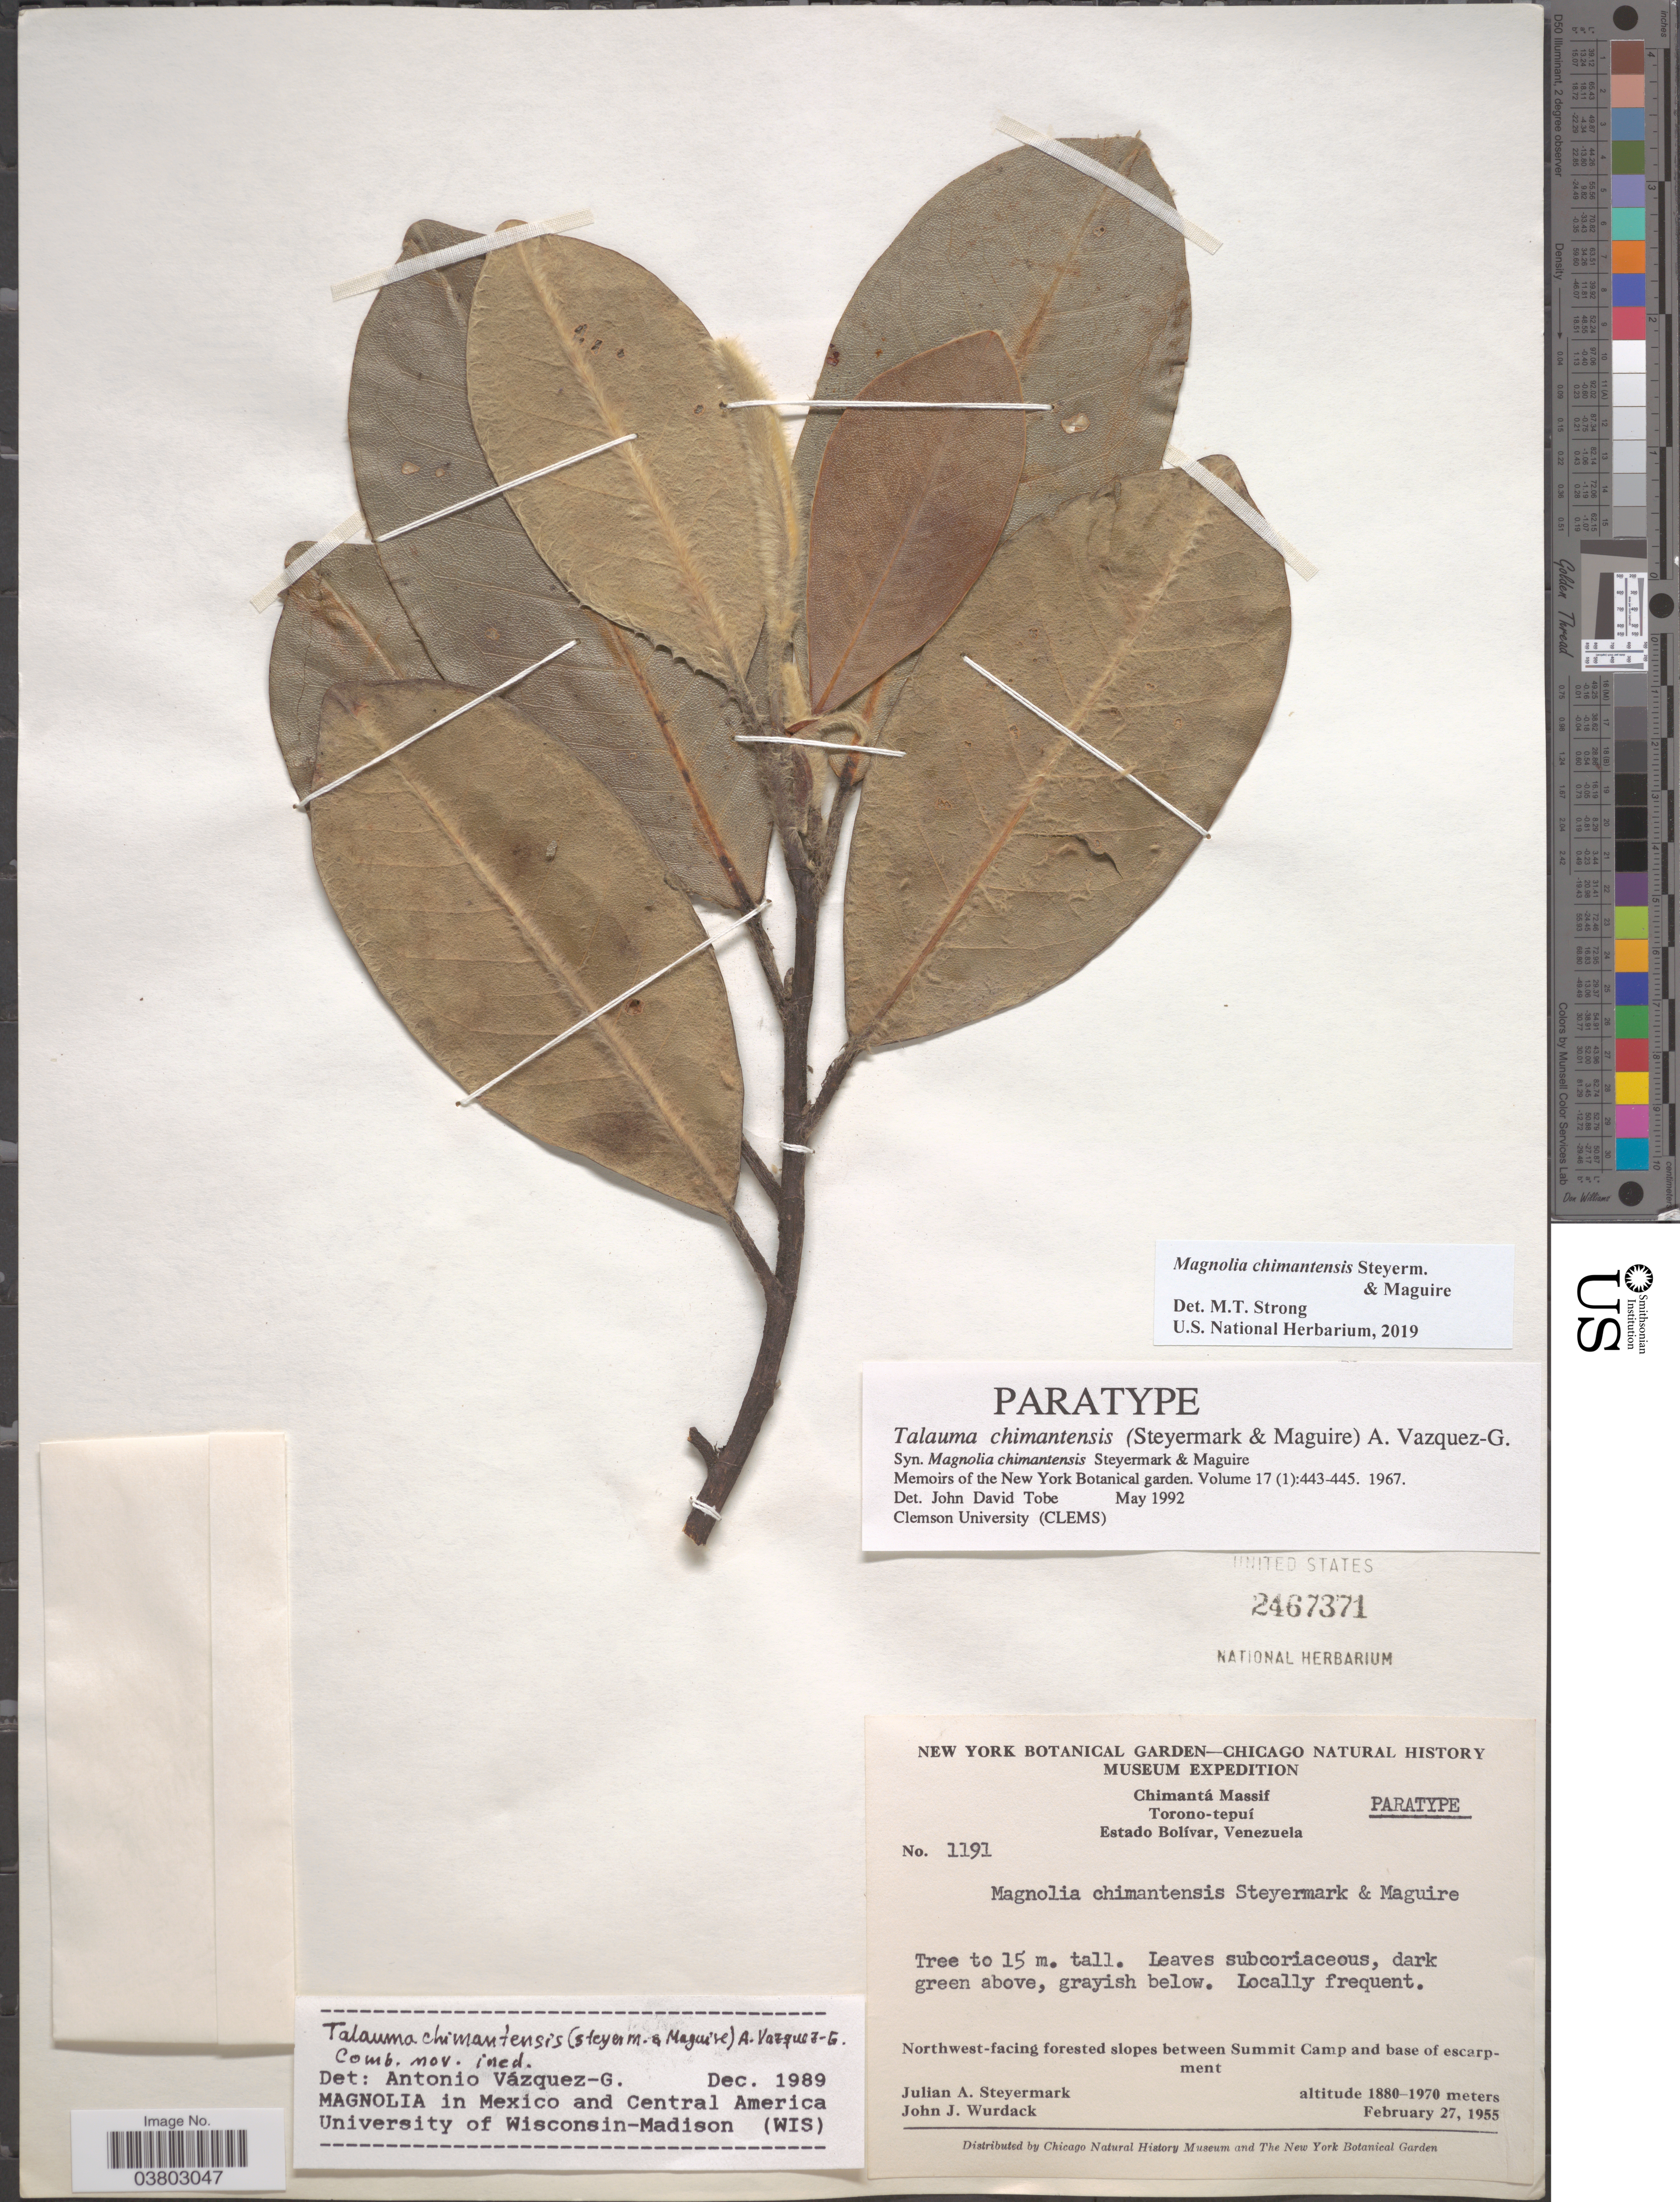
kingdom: Plantae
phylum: Tracheophyta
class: Magnoliopsida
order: Magnoliales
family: Magnoliaceae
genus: Magnolia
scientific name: Magnolia chimantensis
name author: Steyerm. & Maguire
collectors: J. Steyermark & J. J. Wurdack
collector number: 1191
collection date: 1955-02-27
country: Venezuela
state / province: Bolivar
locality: Chimantá Massif. Torono-tepuí. Northwest-facing forested slopes between Summit Camp and base of escarpment.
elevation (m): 1880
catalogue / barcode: US 2467371